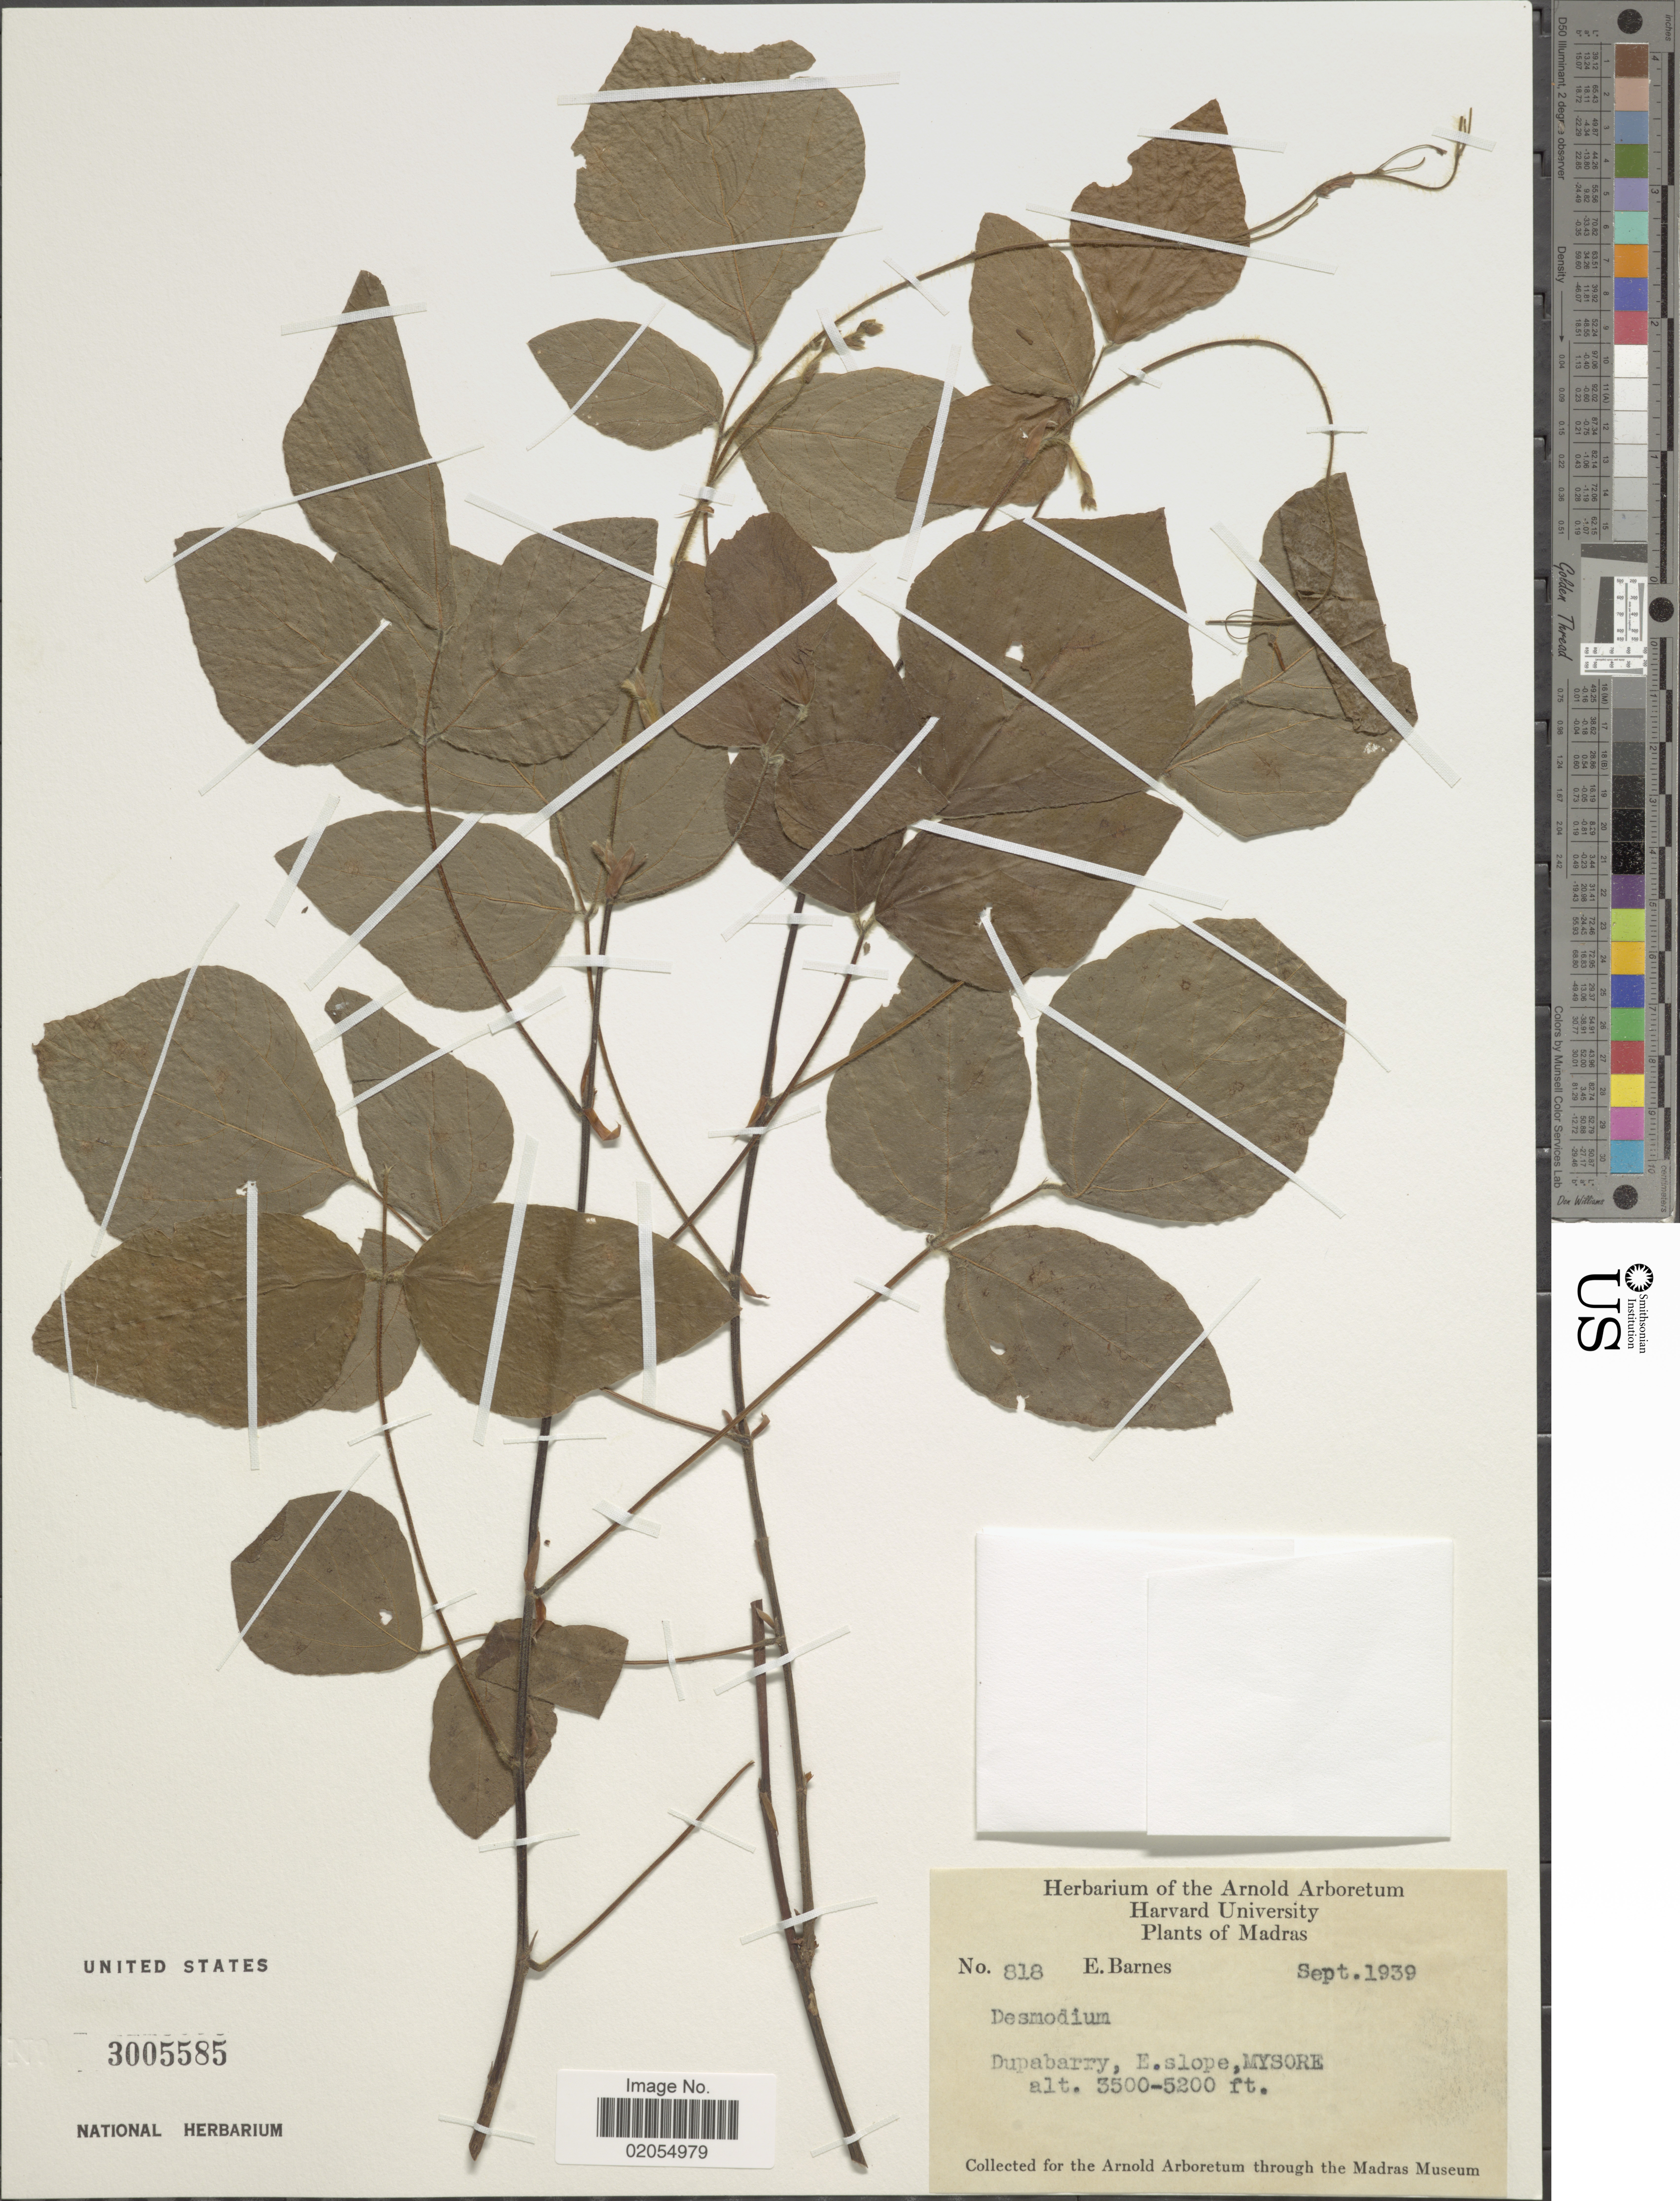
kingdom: Plantae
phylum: Tracheophyta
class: Magnoliopsida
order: Fabales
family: Fabaceae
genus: Desmodium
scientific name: Desmodium sp.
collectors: E. Barnes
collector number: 818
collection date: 1939-09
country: India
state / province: Karnataka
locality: Madras, Dupabarry, E. slope, Mysore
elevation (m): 1067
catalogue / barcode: US 300585